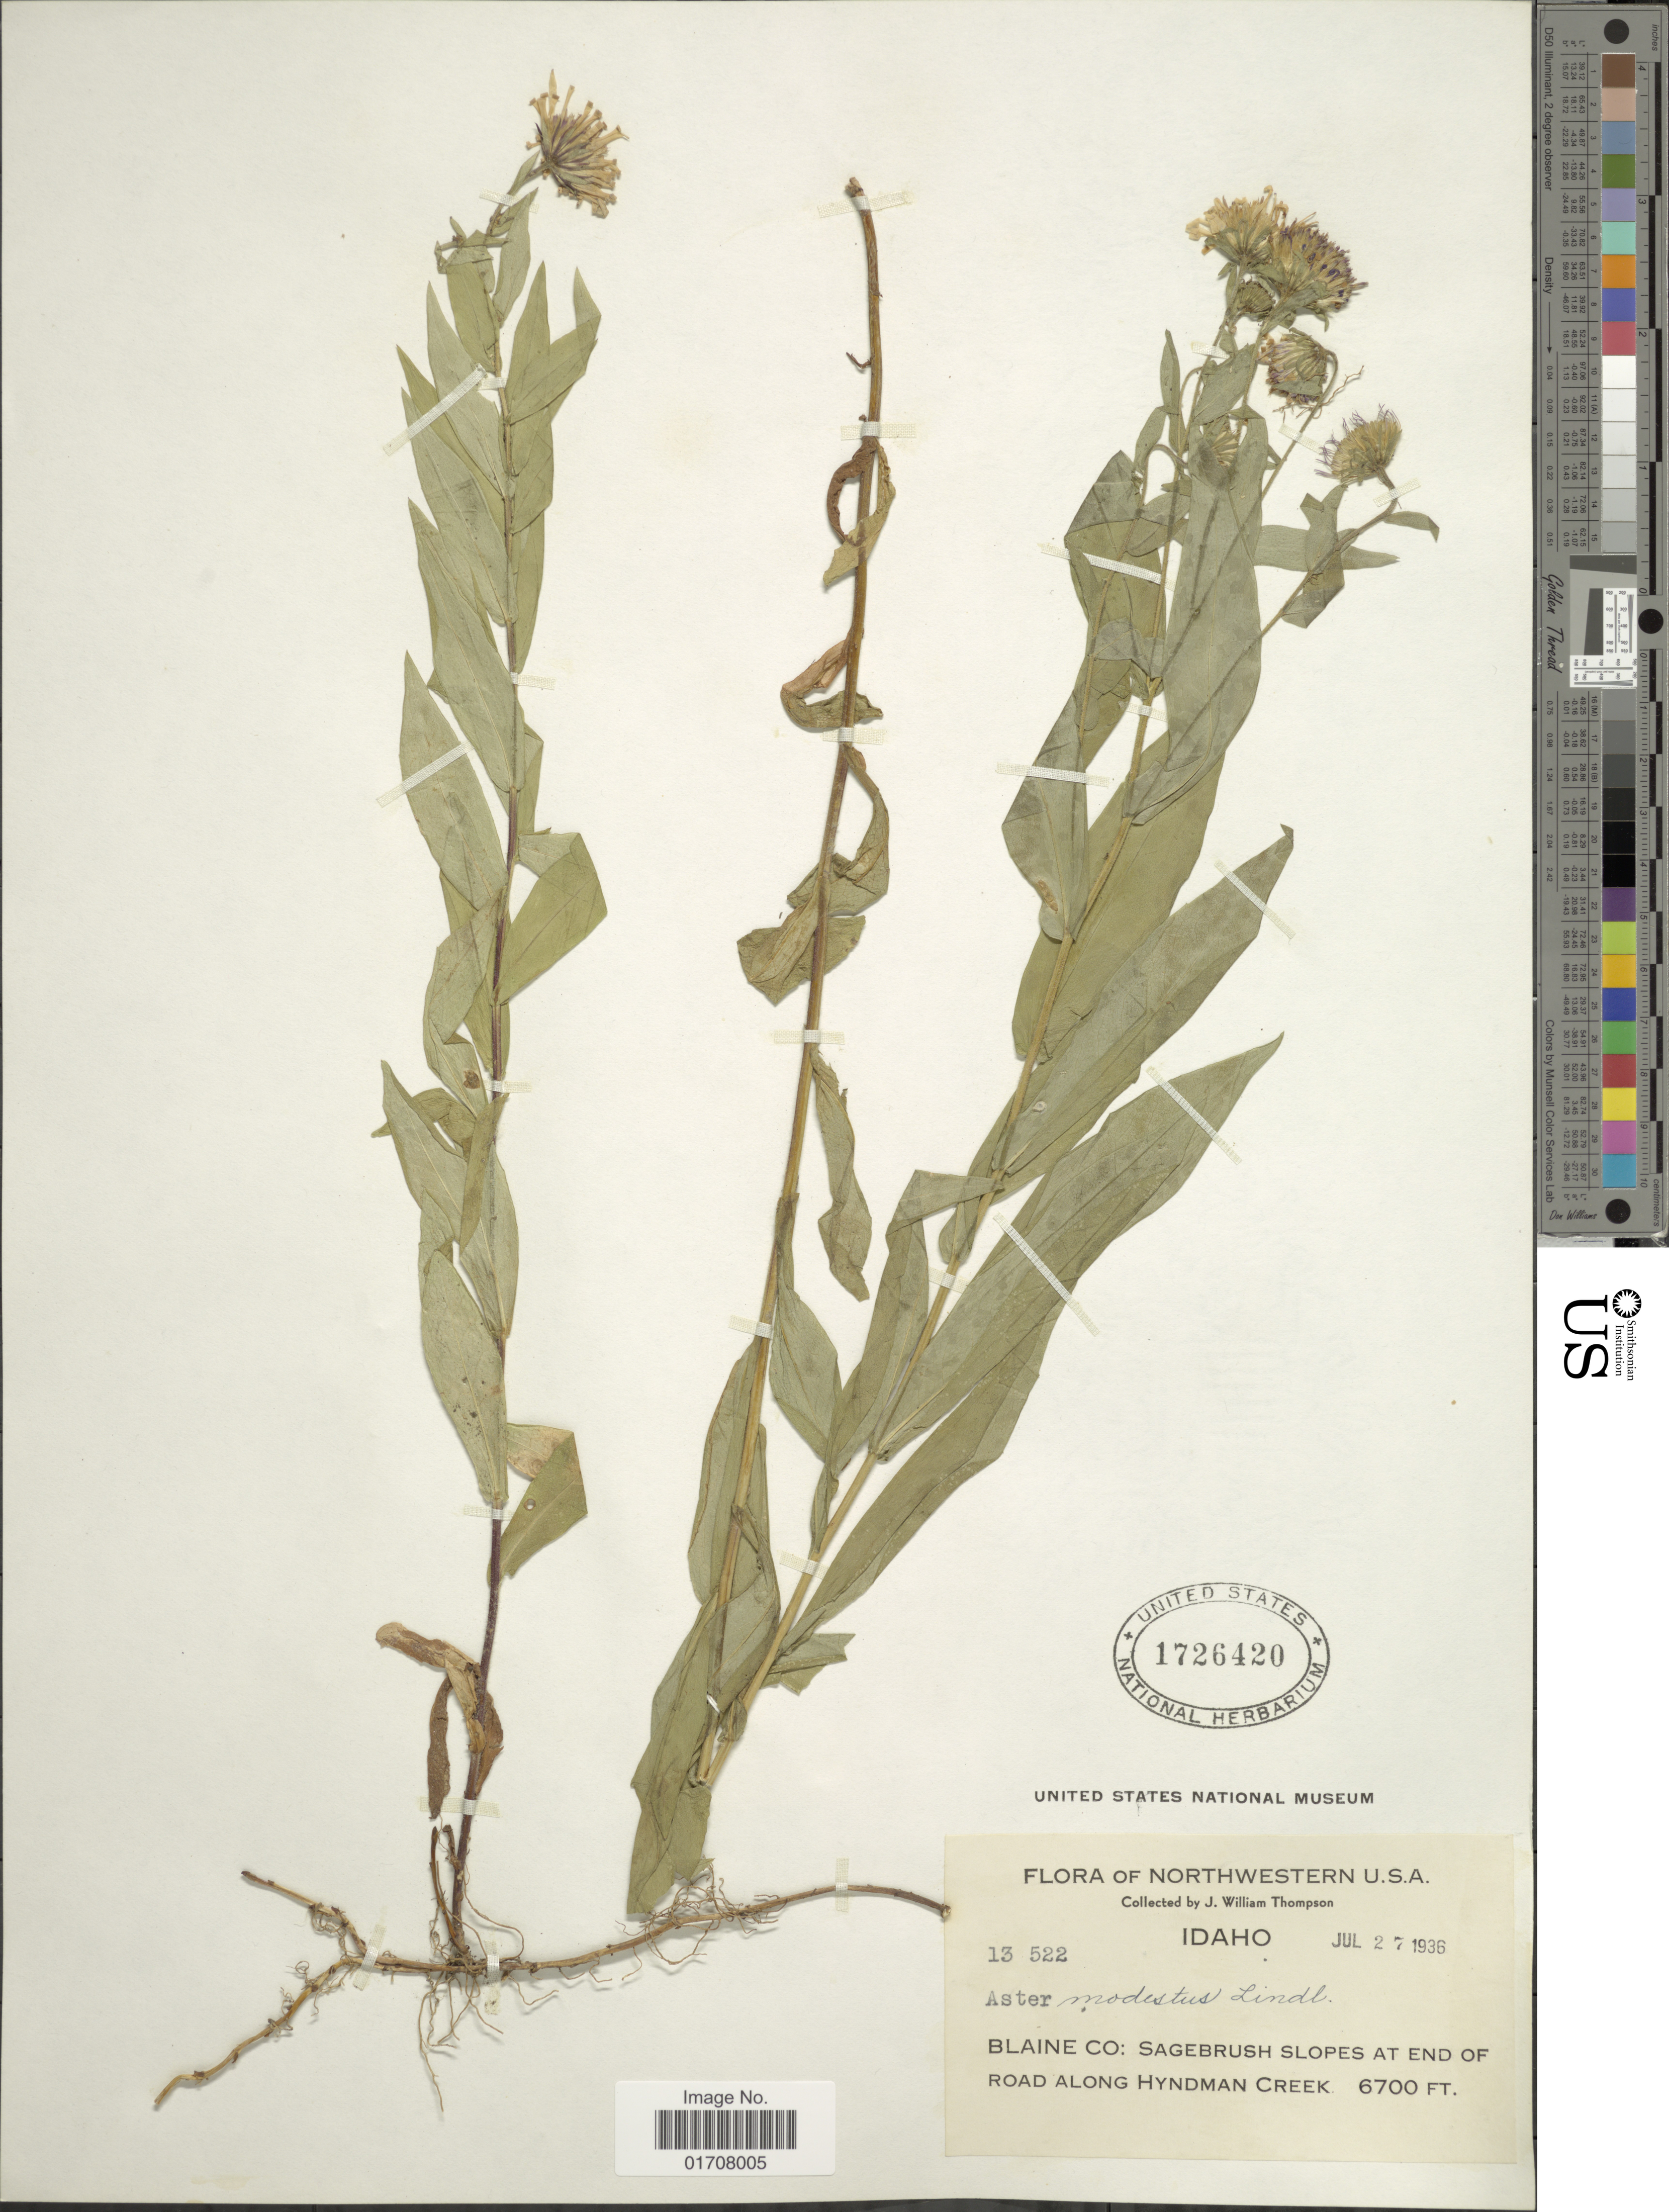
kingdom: Plantae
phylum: Tracheophyta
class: Magnoliopsida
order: Asterales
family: Asteraceae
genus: Canadanthus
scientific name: Canadanthus modestus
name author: (Lindl.) G.L. Nesom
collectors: J. W. Thompson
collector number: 13522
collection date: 1936-07-27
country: United States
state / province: Idaho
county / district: Blaine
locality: Sagebrush slopes at end of Road Along Hyndman Creek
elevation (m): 2042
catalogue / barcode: US 1726420